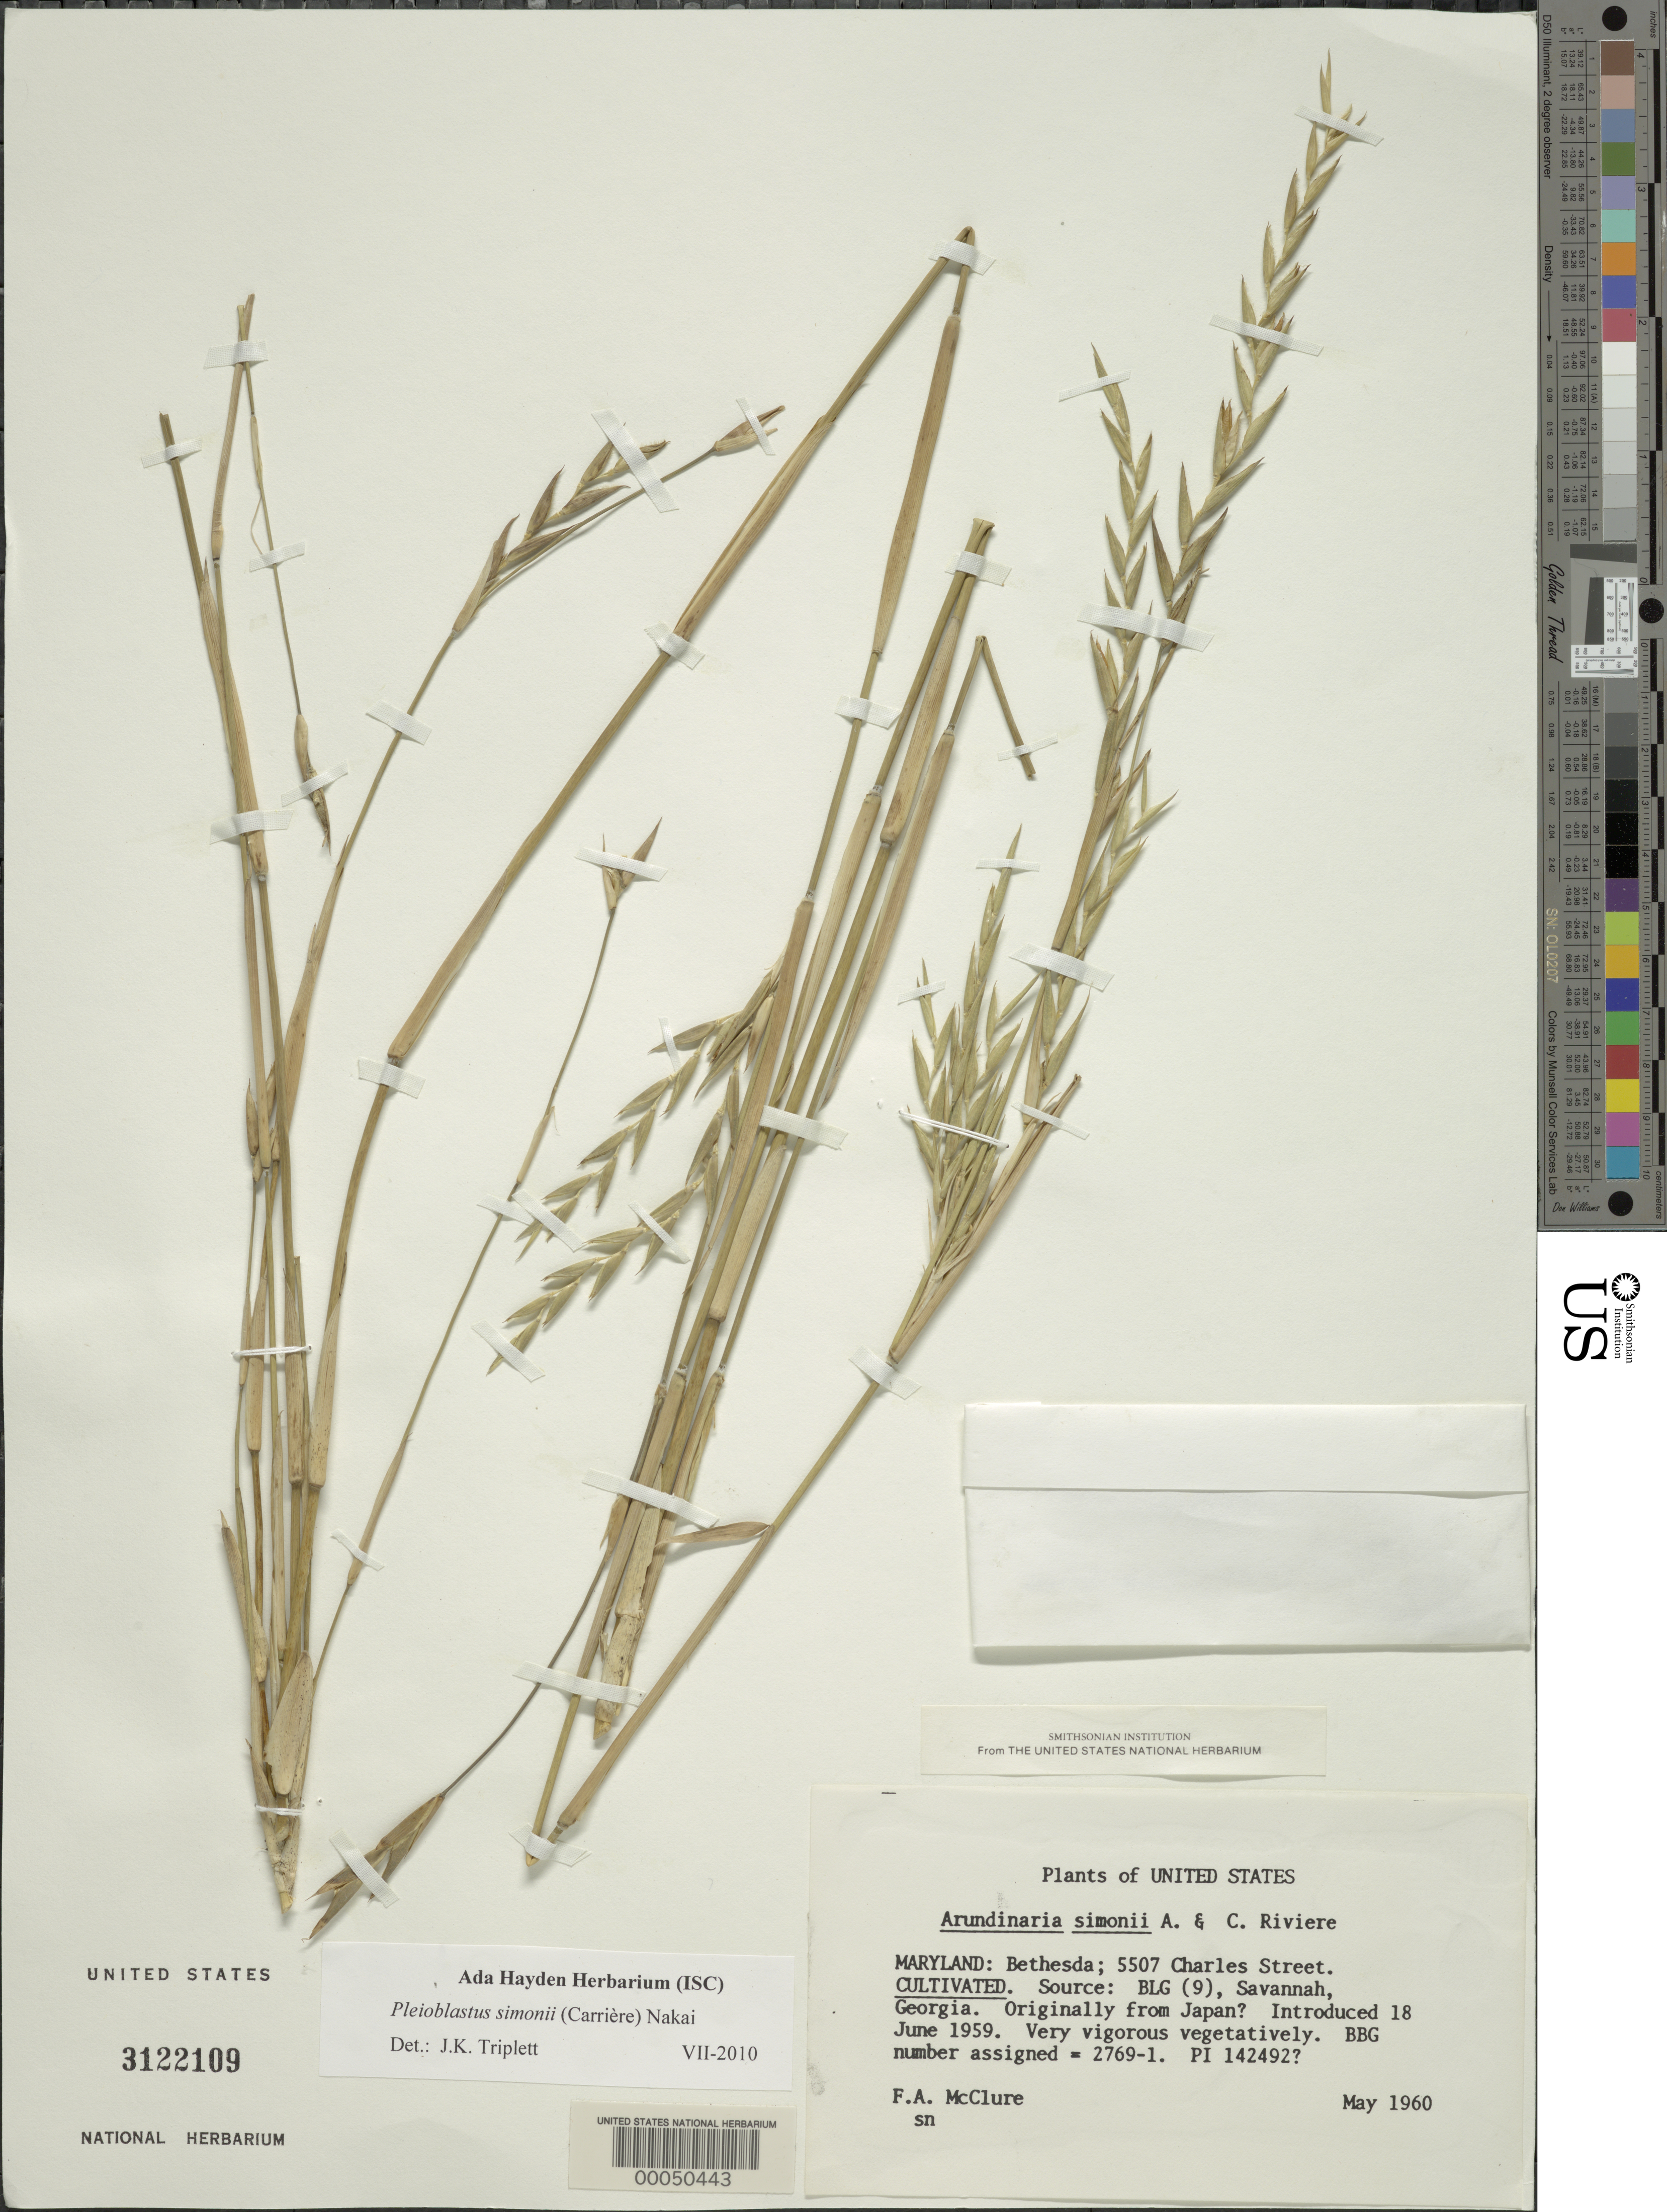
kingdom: Plantae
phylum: Tracheophyta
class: Liliopsida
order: Poales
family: Poaceae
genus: Pleioblastus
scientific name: Pleioblastus simonii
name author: (Carrière) Nakai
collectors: F. A. McClure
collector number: BBG 2769-1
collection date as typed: May 1960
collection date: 1960-05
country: United States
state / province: Maryland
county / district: Montgomery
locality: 5507 Charles Street, Bethesda (McClure's garden)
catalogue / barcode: US 3122109